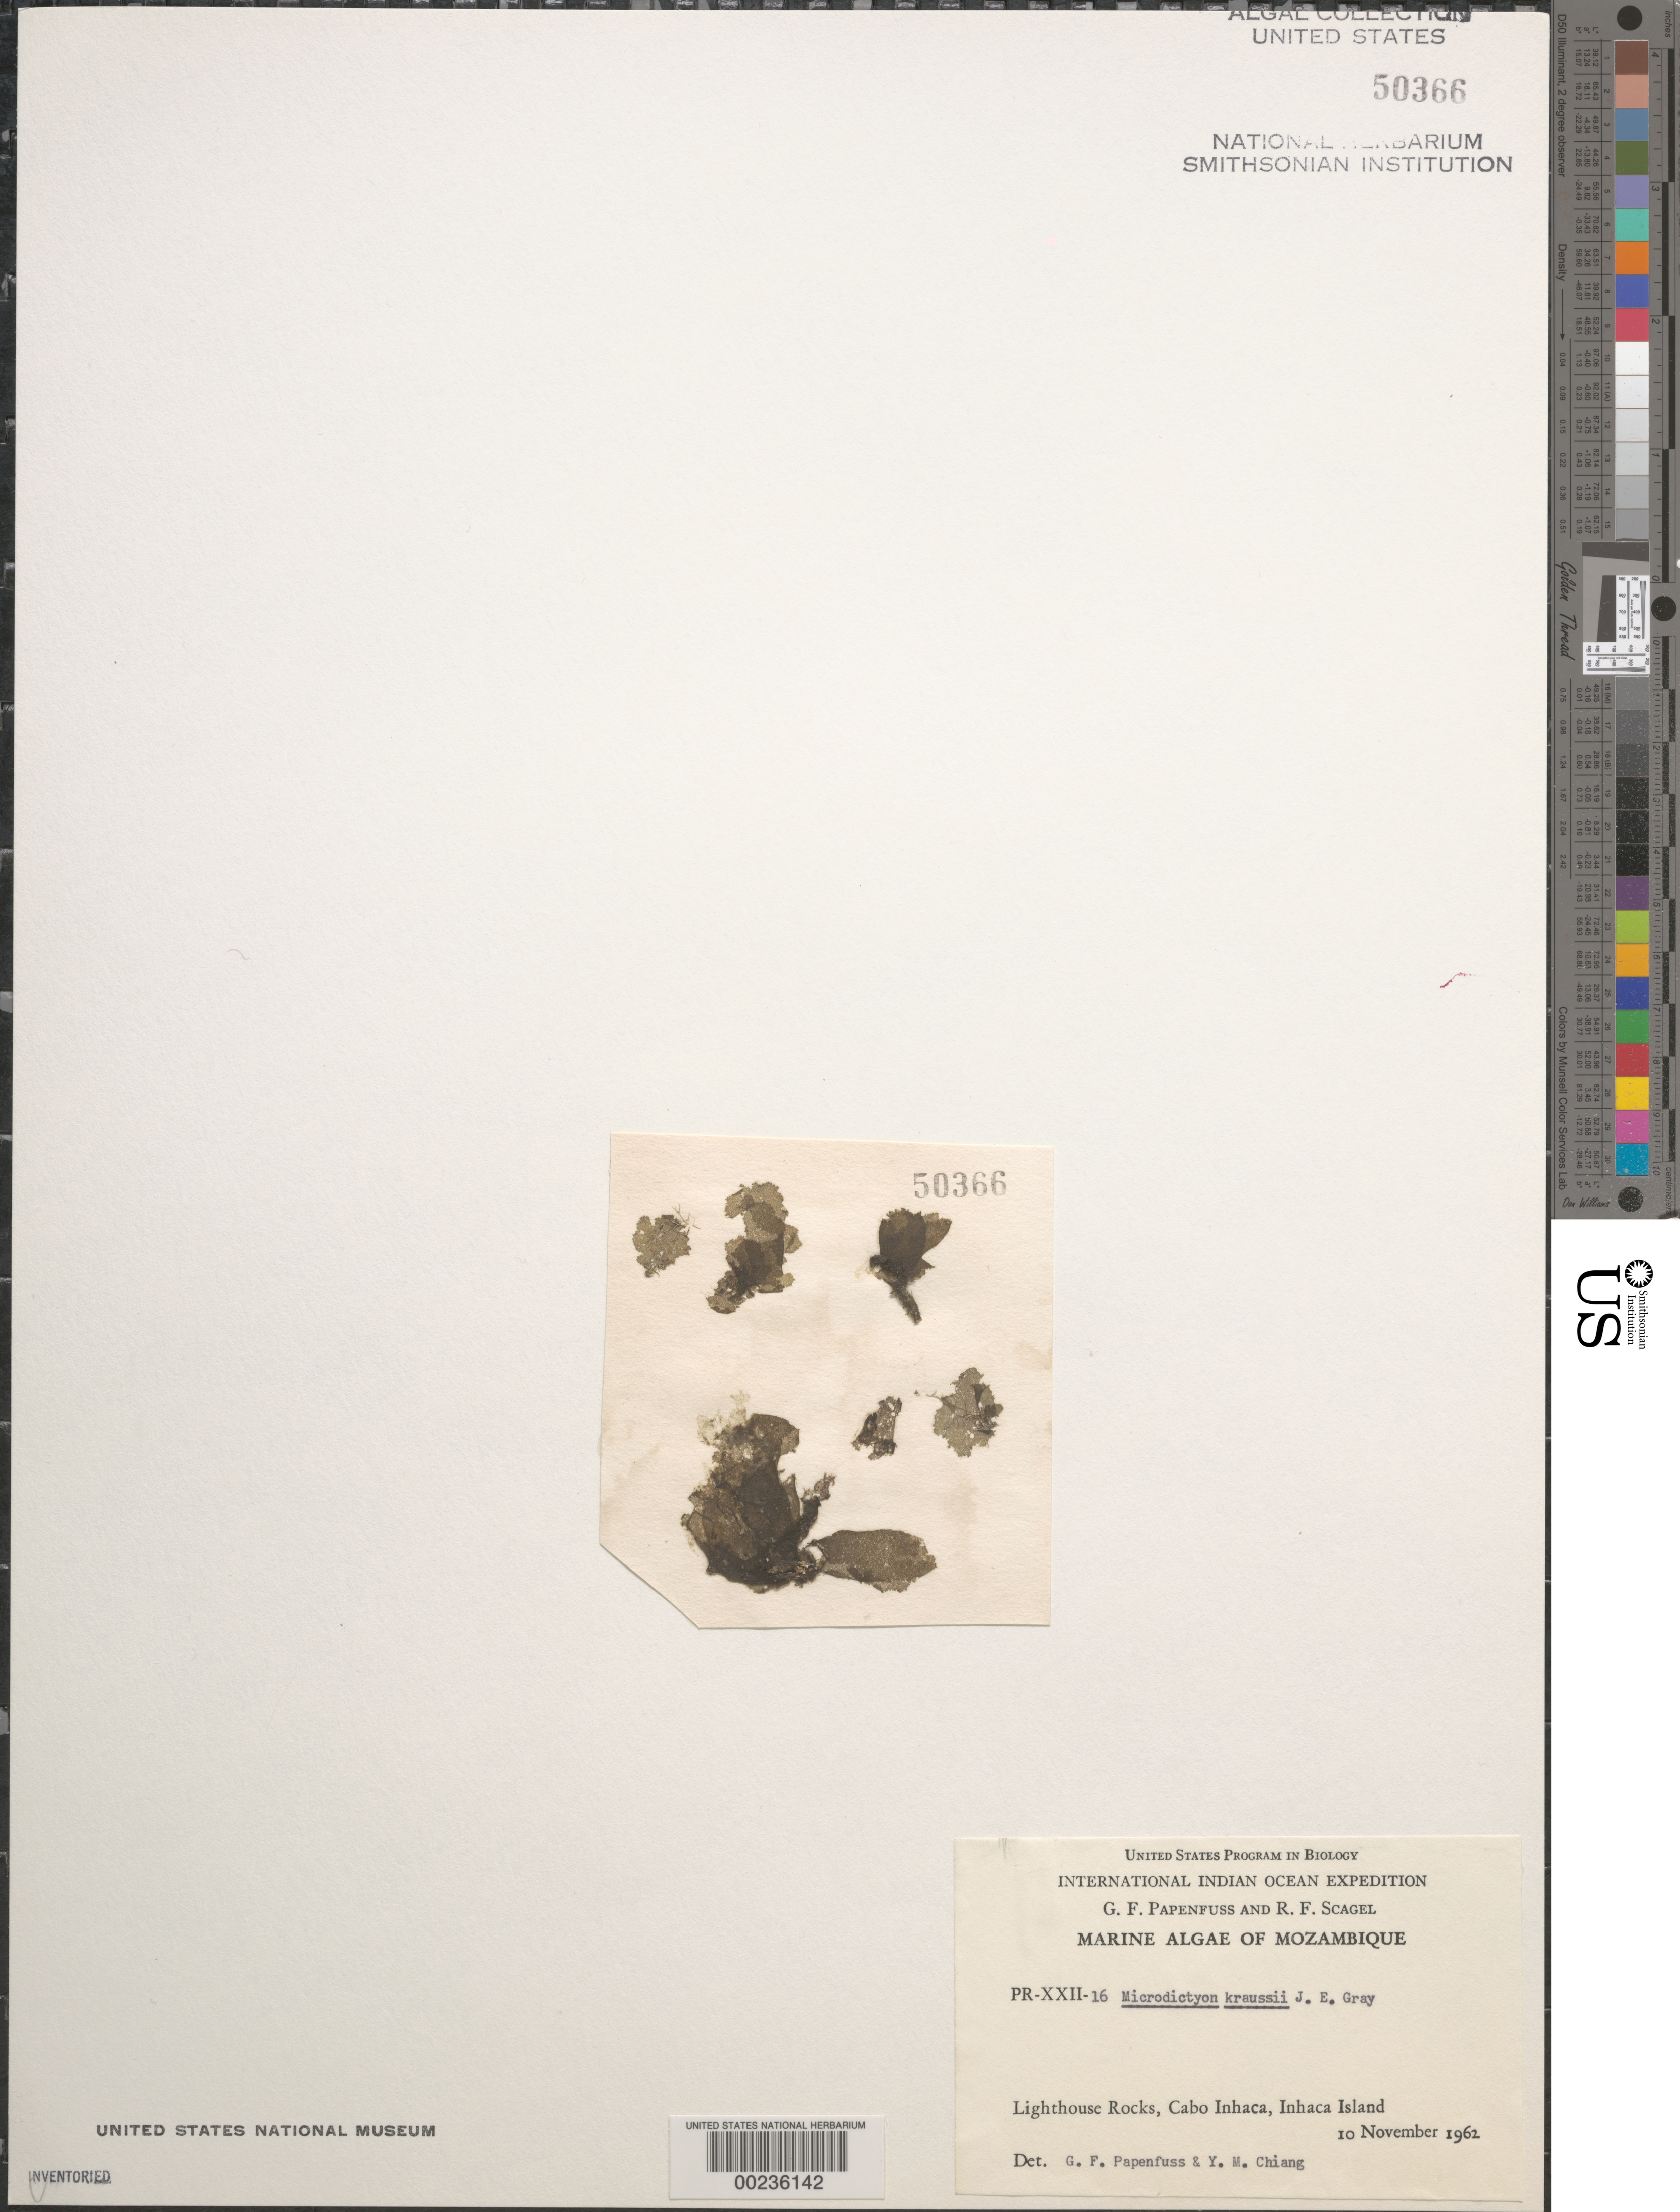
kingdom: Plantae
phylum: Chlorophyta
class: Ulvophyceae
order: Cladophorales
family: Anadyomenaceae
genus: Microdictyon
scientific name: Microdictyon kraussii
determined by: Papenfuss, G. F.; Chiang, Y. M.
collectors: G. Papenfuss & R. F. Scagel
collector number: PR-XXII-16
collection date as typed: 10 Nov 1962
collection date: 1962-11-10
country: Mozambique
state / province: Maputo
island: Inhaca Island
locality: Cabo Inhaca, Lighthouse Rocks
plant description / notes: International Indian Ocean Expedition, 1962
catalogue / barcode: US 50366